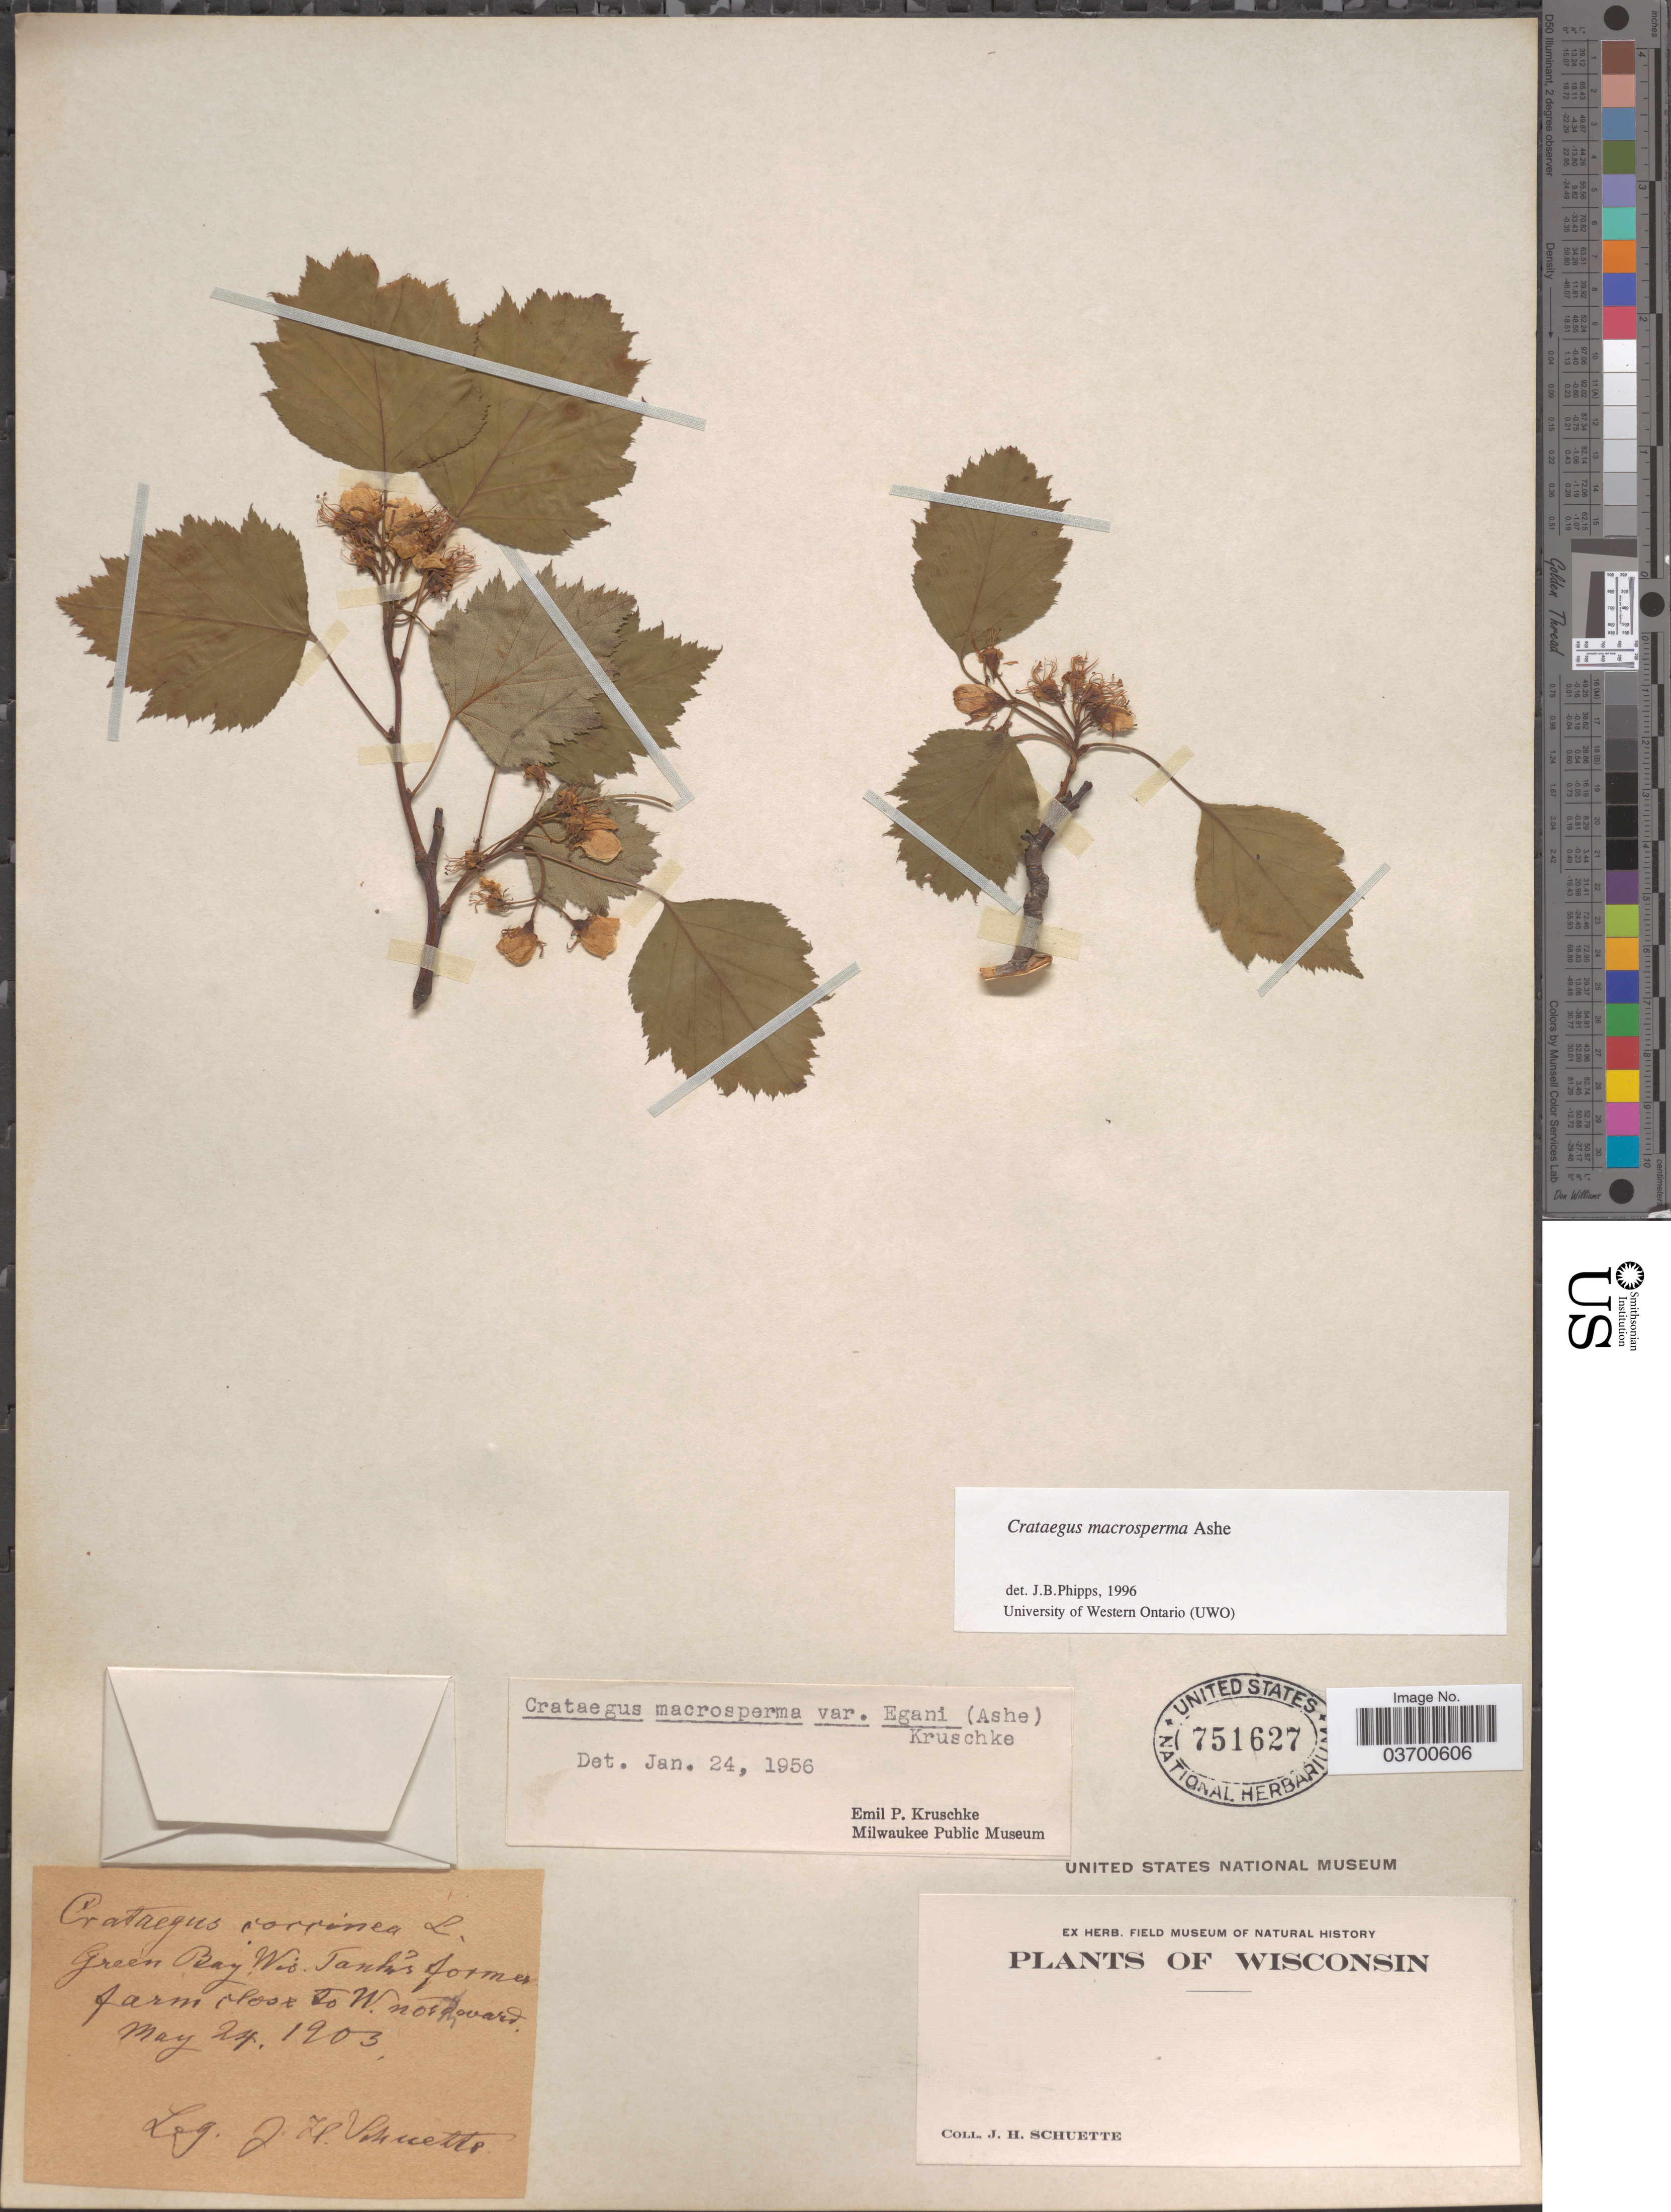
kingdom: Plantae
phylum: Tracheophyta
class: Magnoliopsida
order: Rosales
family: Rosaceae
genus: Crataegus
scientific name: Crataegus macrosperma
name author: Ashe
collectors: J. H. Schuette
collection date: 1903-05-24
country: United States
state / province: Wisconsin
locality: Green Bay, Tank's former farm close to W. northward.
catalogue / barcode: US 751627